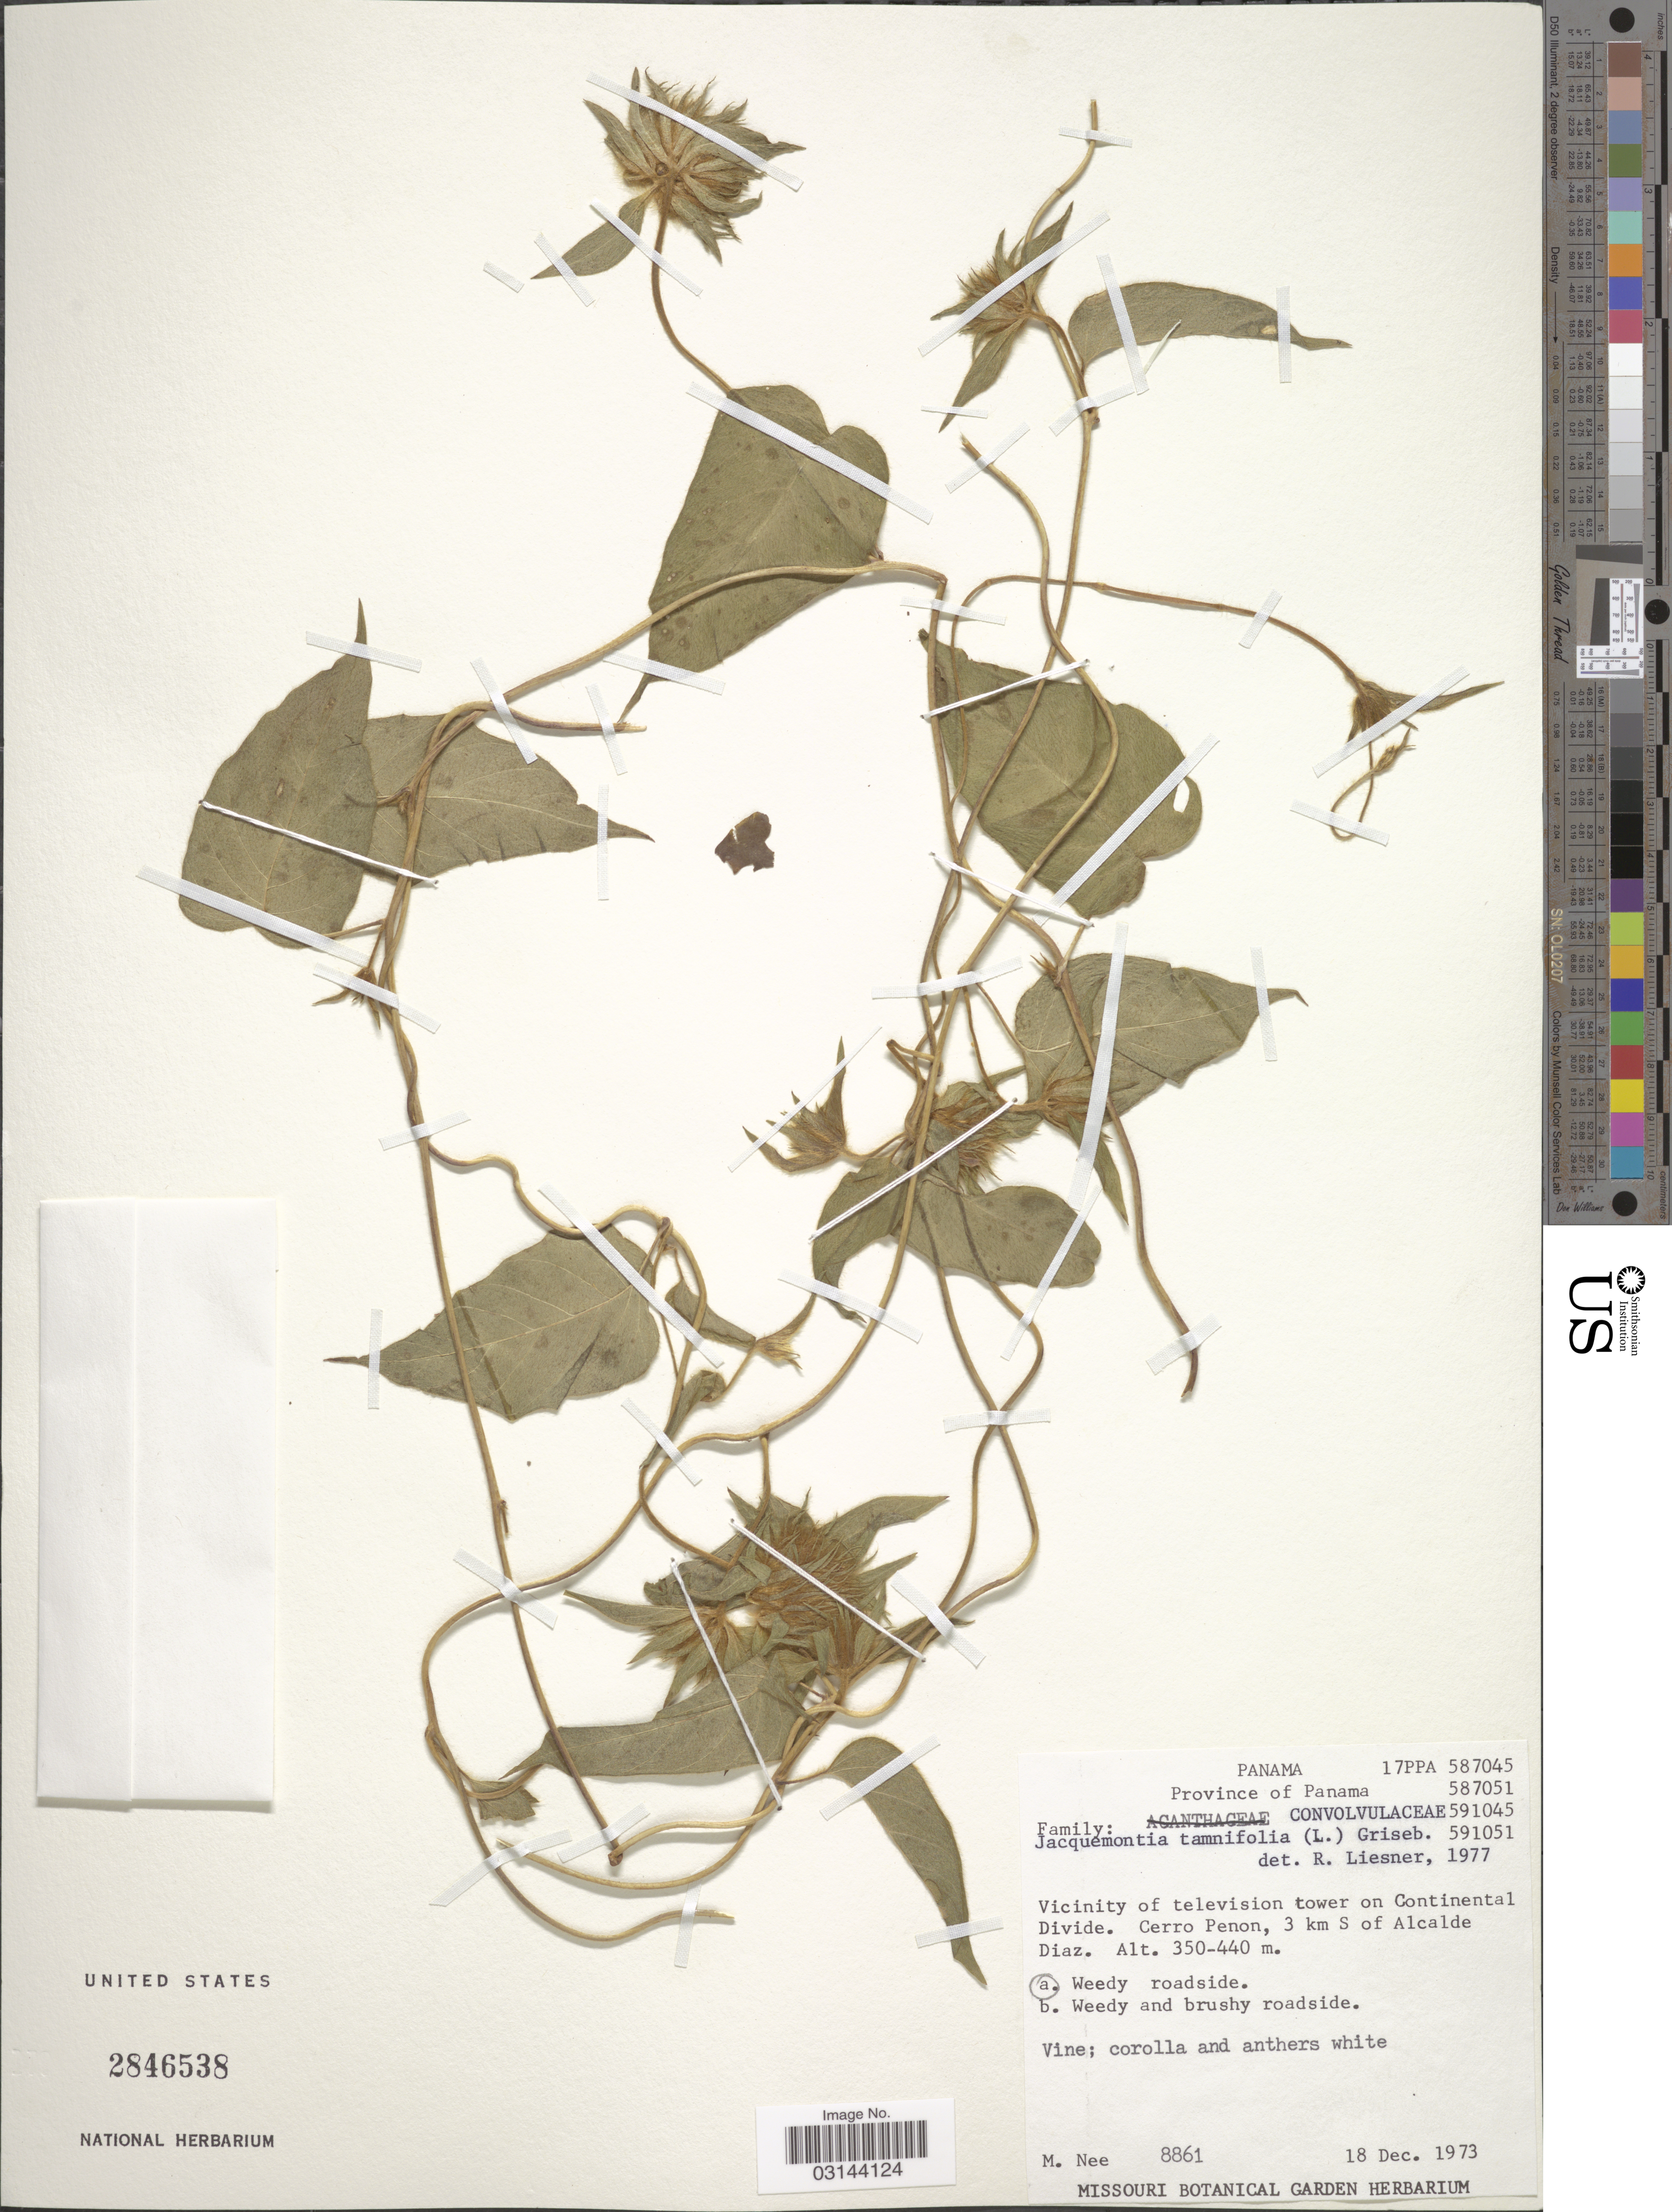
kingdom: Plantae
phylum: Tracheophyta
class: Magnoliopsida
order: Solanales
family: Convolvulaceae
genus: Jacquemontia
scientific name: Jacquemontia tamnifolia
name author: (L.) Griseb.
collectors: M. Nee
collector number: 8861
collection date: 1973-12-18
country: Panama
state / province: Panamá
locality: Vicinity of television tower on Continental Divide, Cerro Penon, 3 km S of Alcalde Diaz.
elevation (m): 350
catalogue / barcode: US 2846538